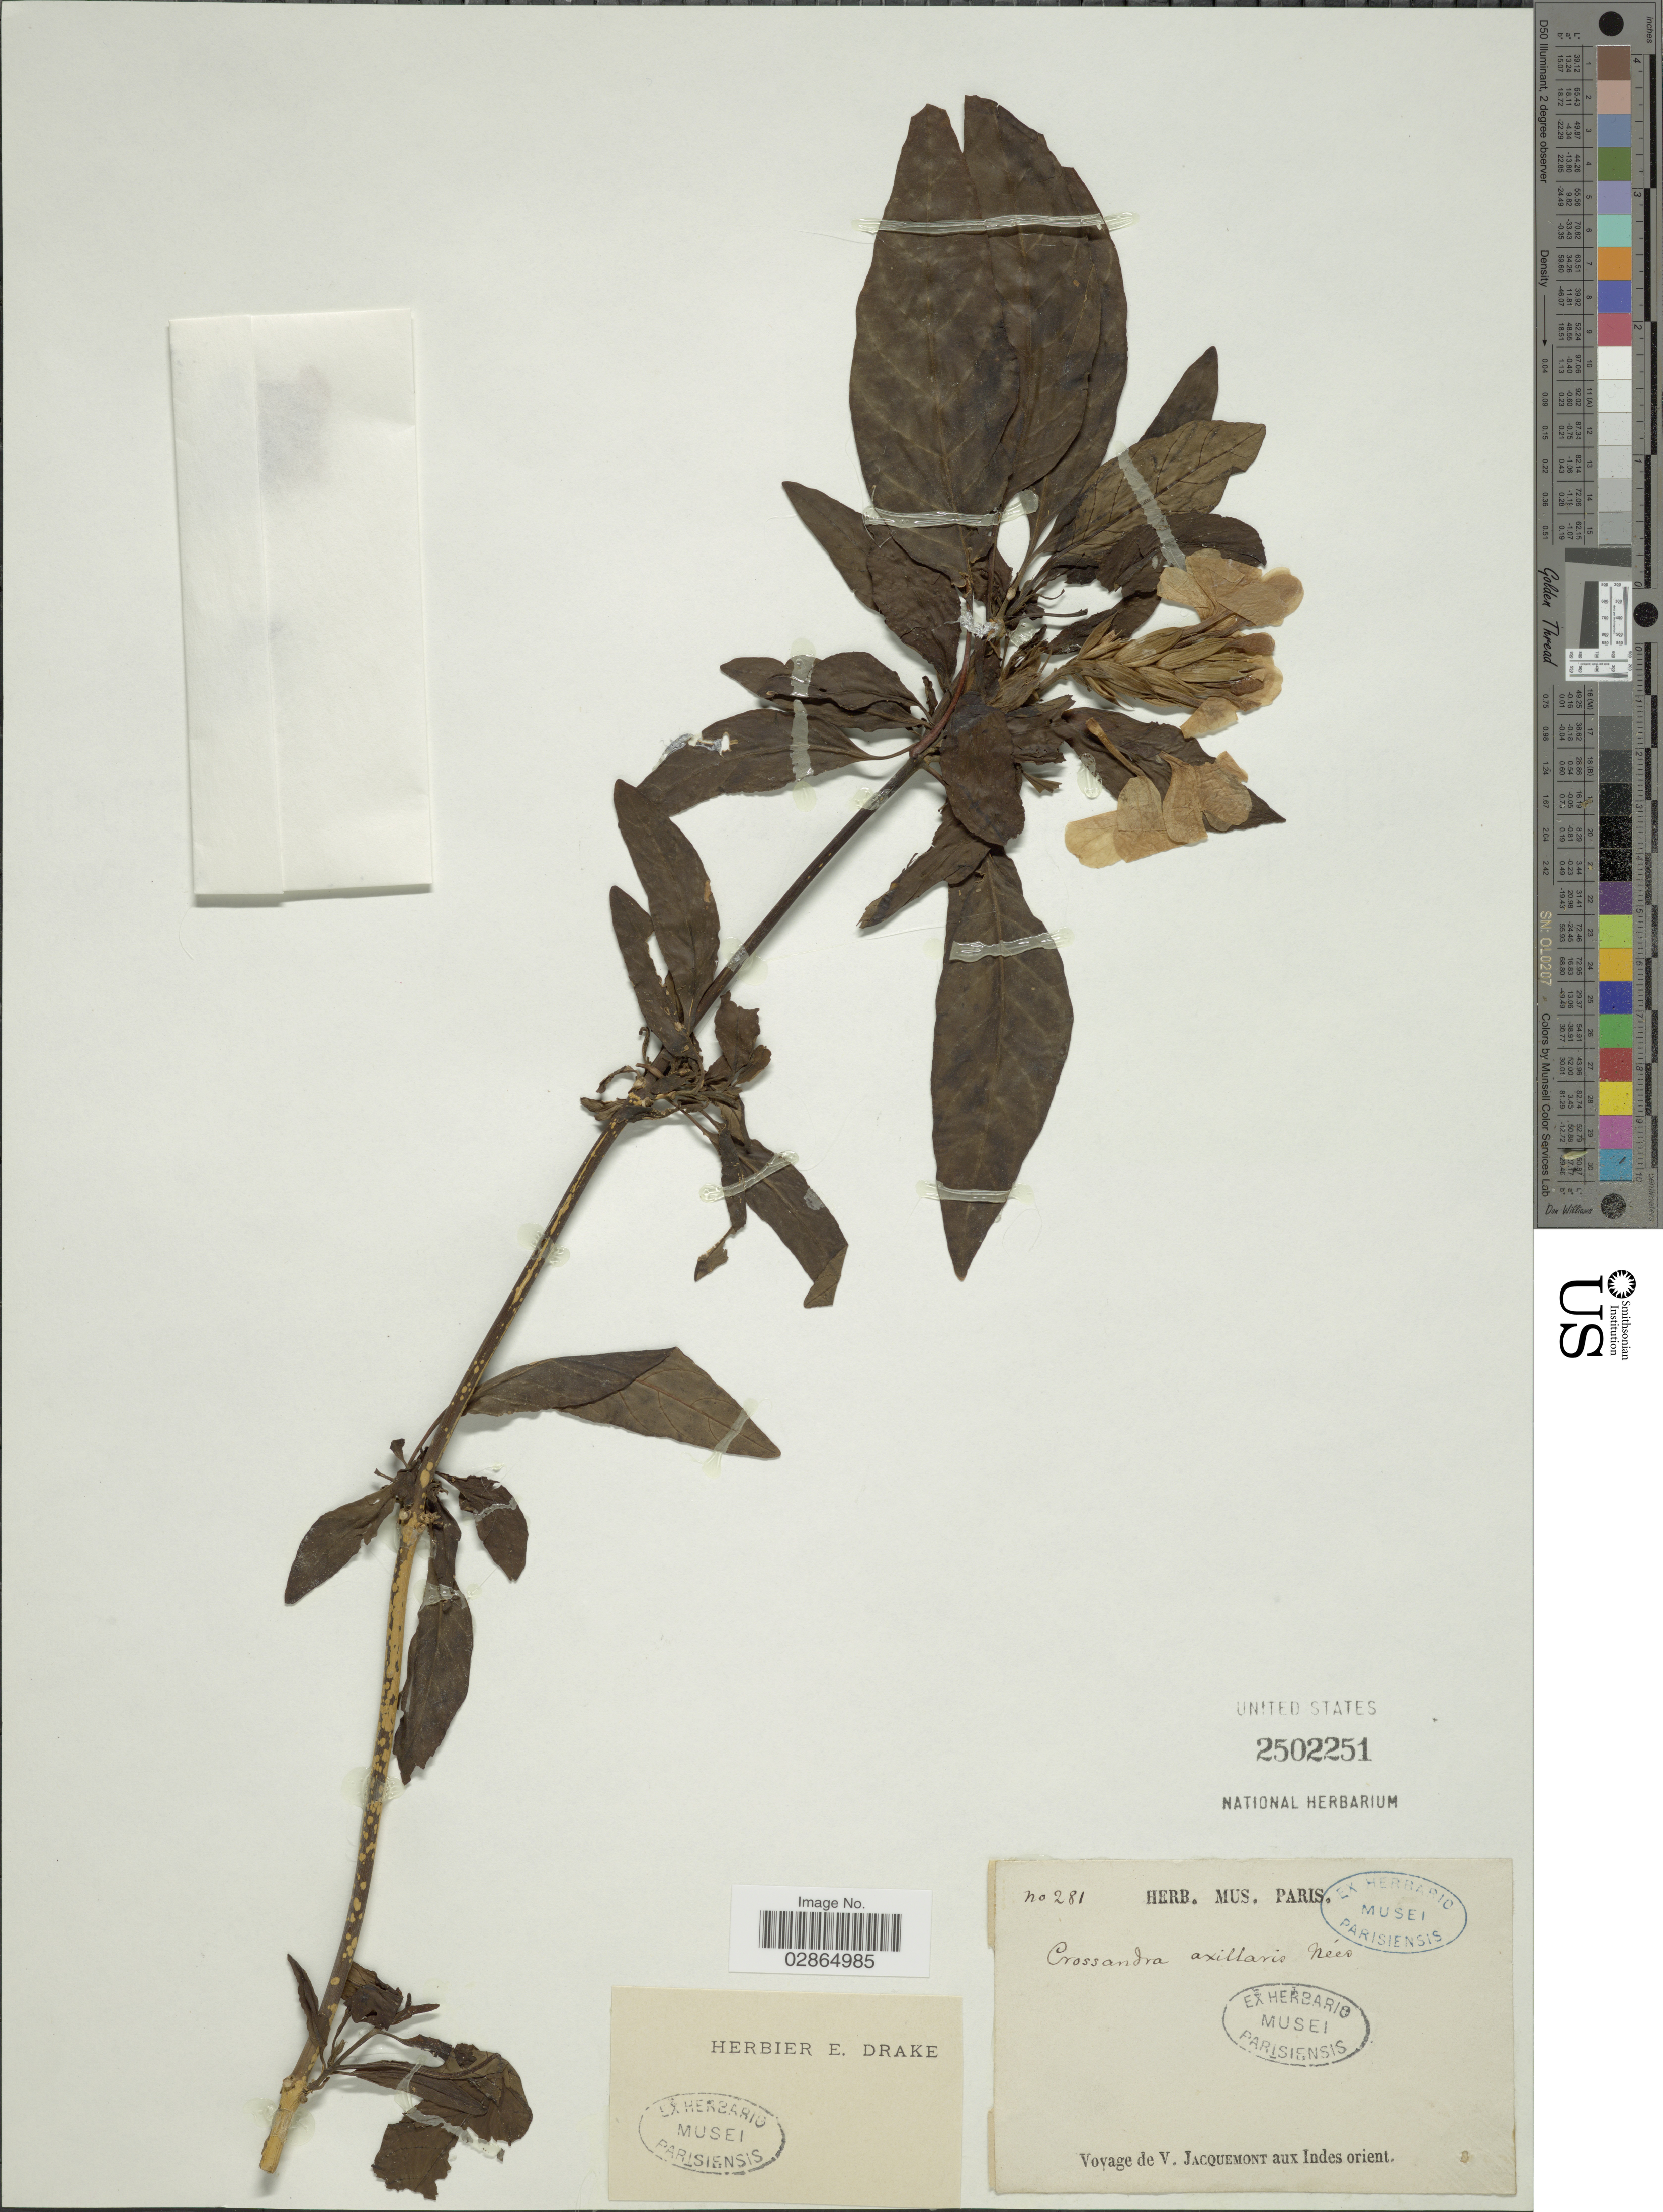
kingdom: Plantae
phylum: Tracheophyta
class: Magnoliopsida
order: Lamiales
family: Acanthaceae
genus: Crossandra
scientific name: Crossandra axillaris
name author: Nees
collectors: V. Jacquemont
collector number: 281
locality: Aux Indes orient.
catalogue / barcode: US 2502251